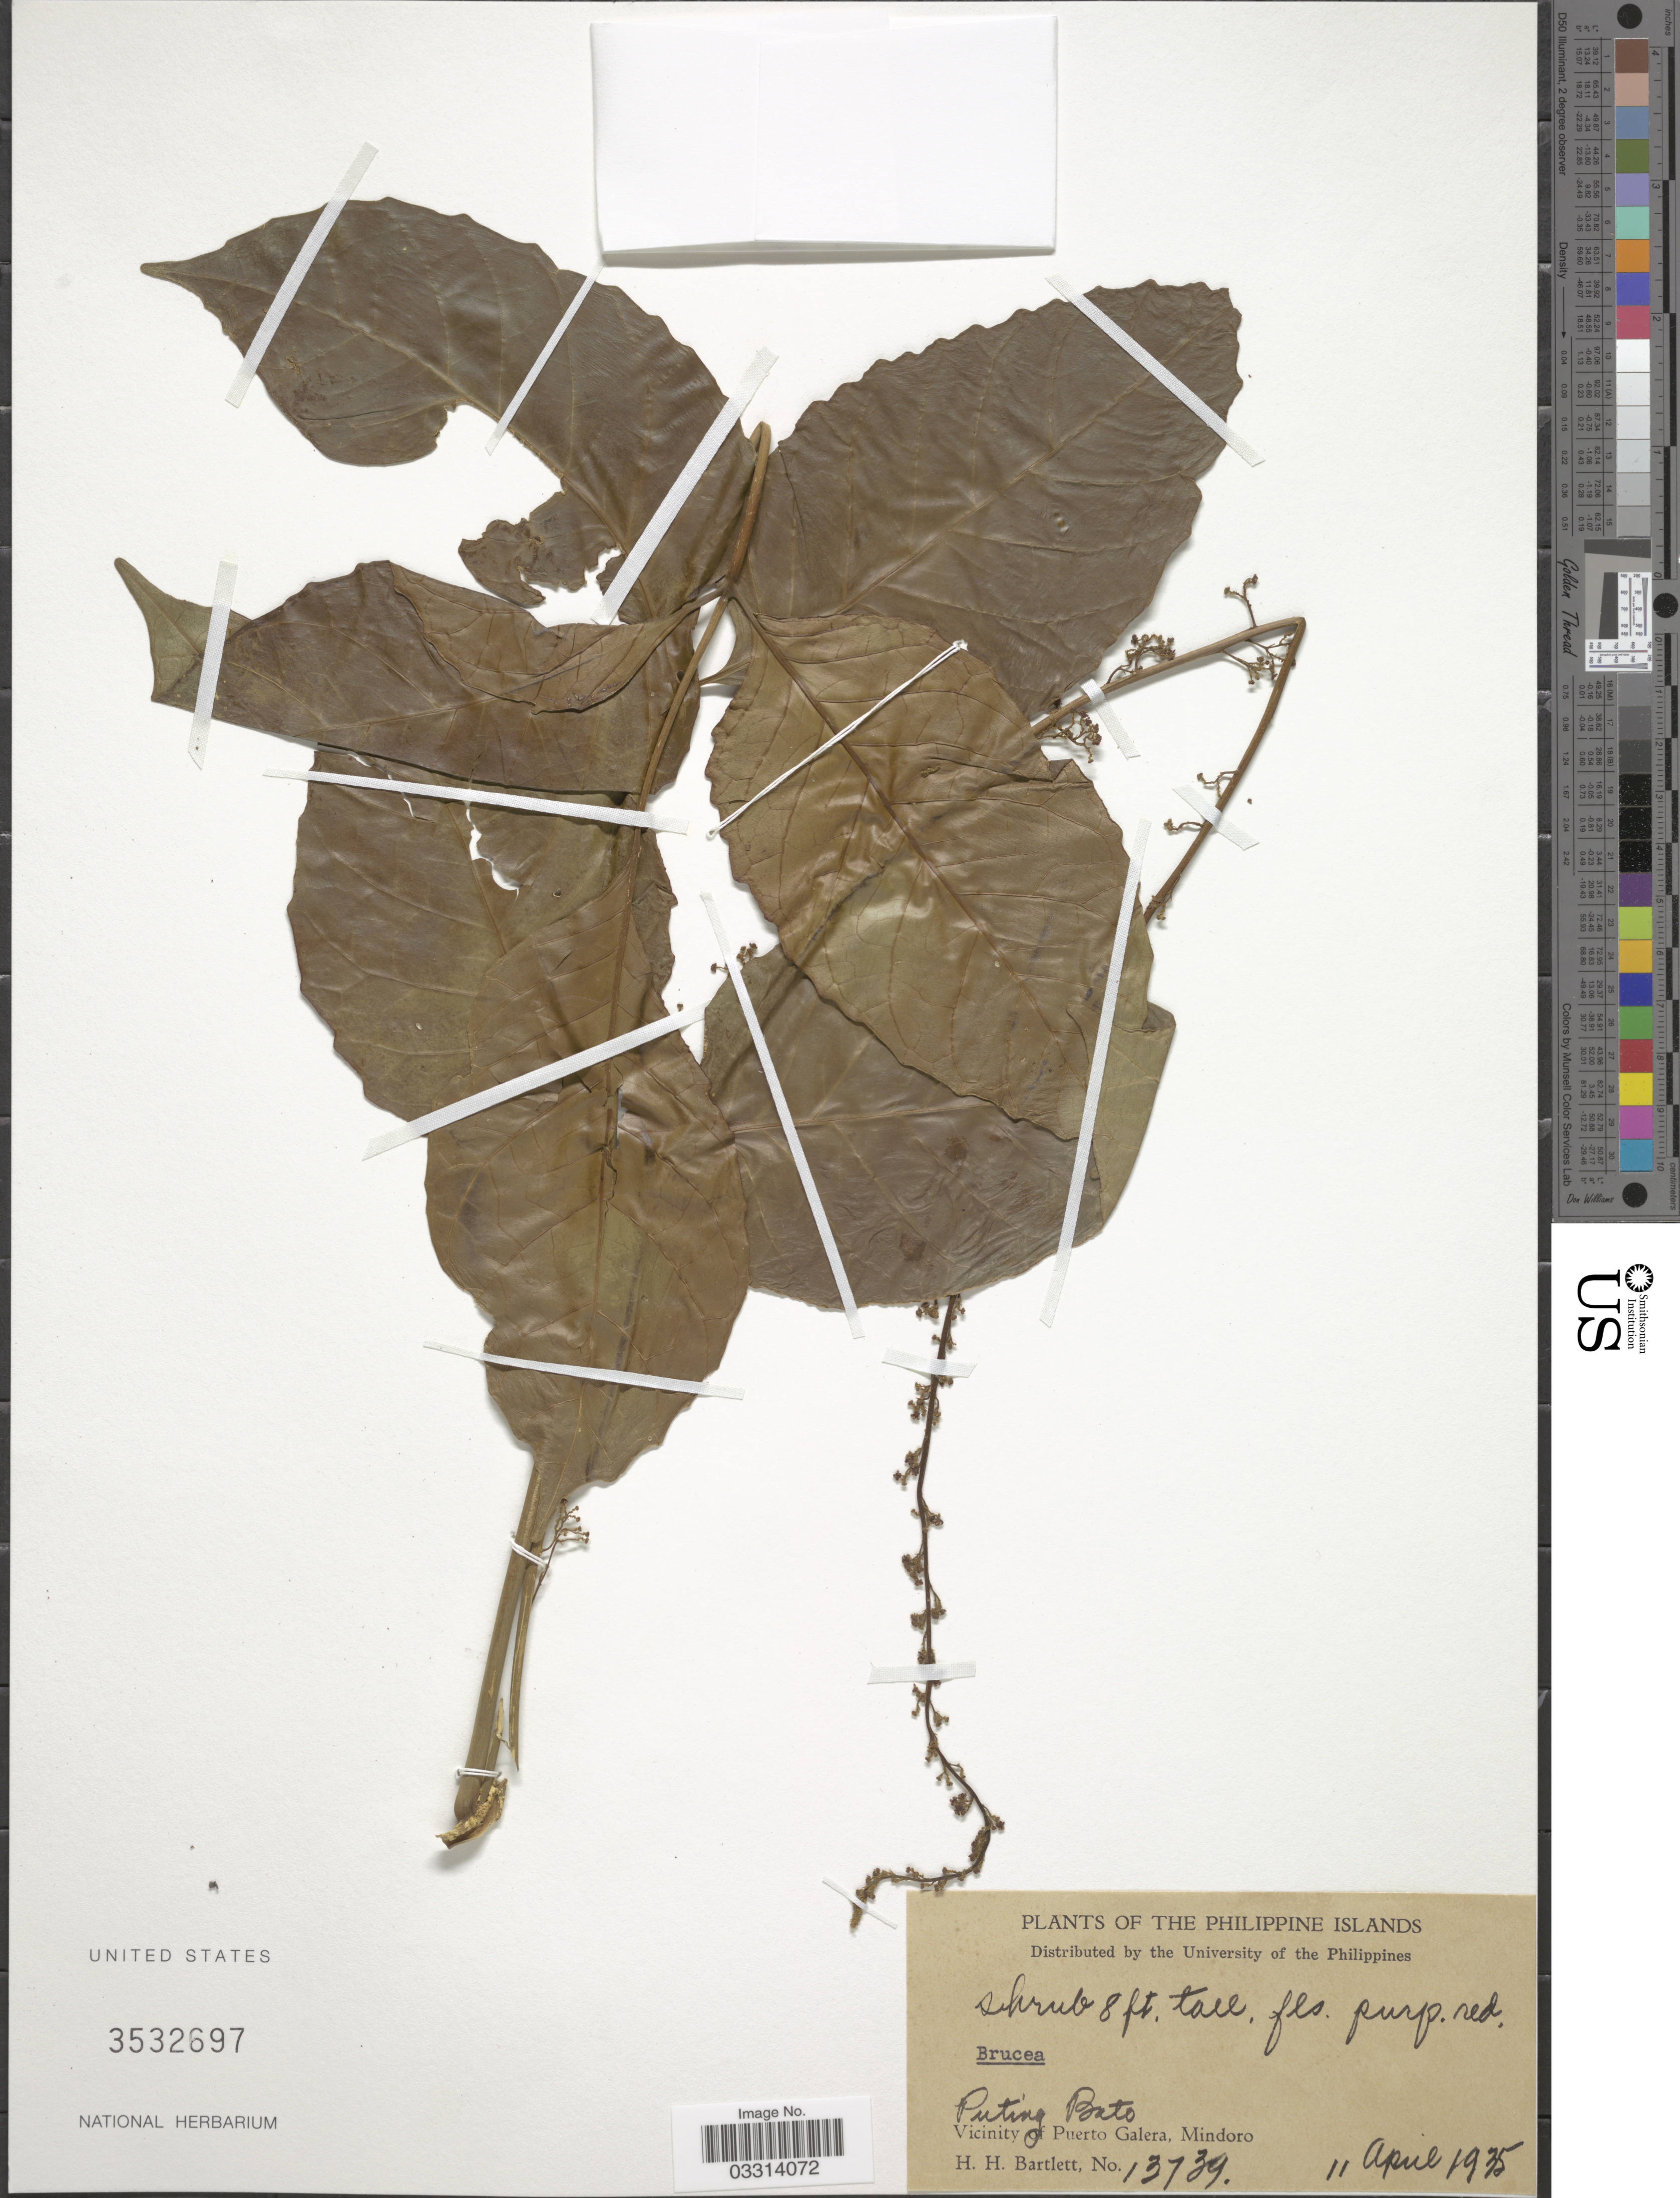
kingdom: Plantae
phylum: Tracheophyta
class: Magnoliopsida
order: Sapindales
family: Simaroubaceae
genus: Brucea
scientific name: Brucea sp.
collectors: H. H. Bartlett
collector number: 13739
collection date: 1935-04-11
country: Philippines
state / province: Mimaropa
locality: Puting Bato. Vicinity of Puerto Galera, Mindoro.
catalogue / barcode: US 3532697